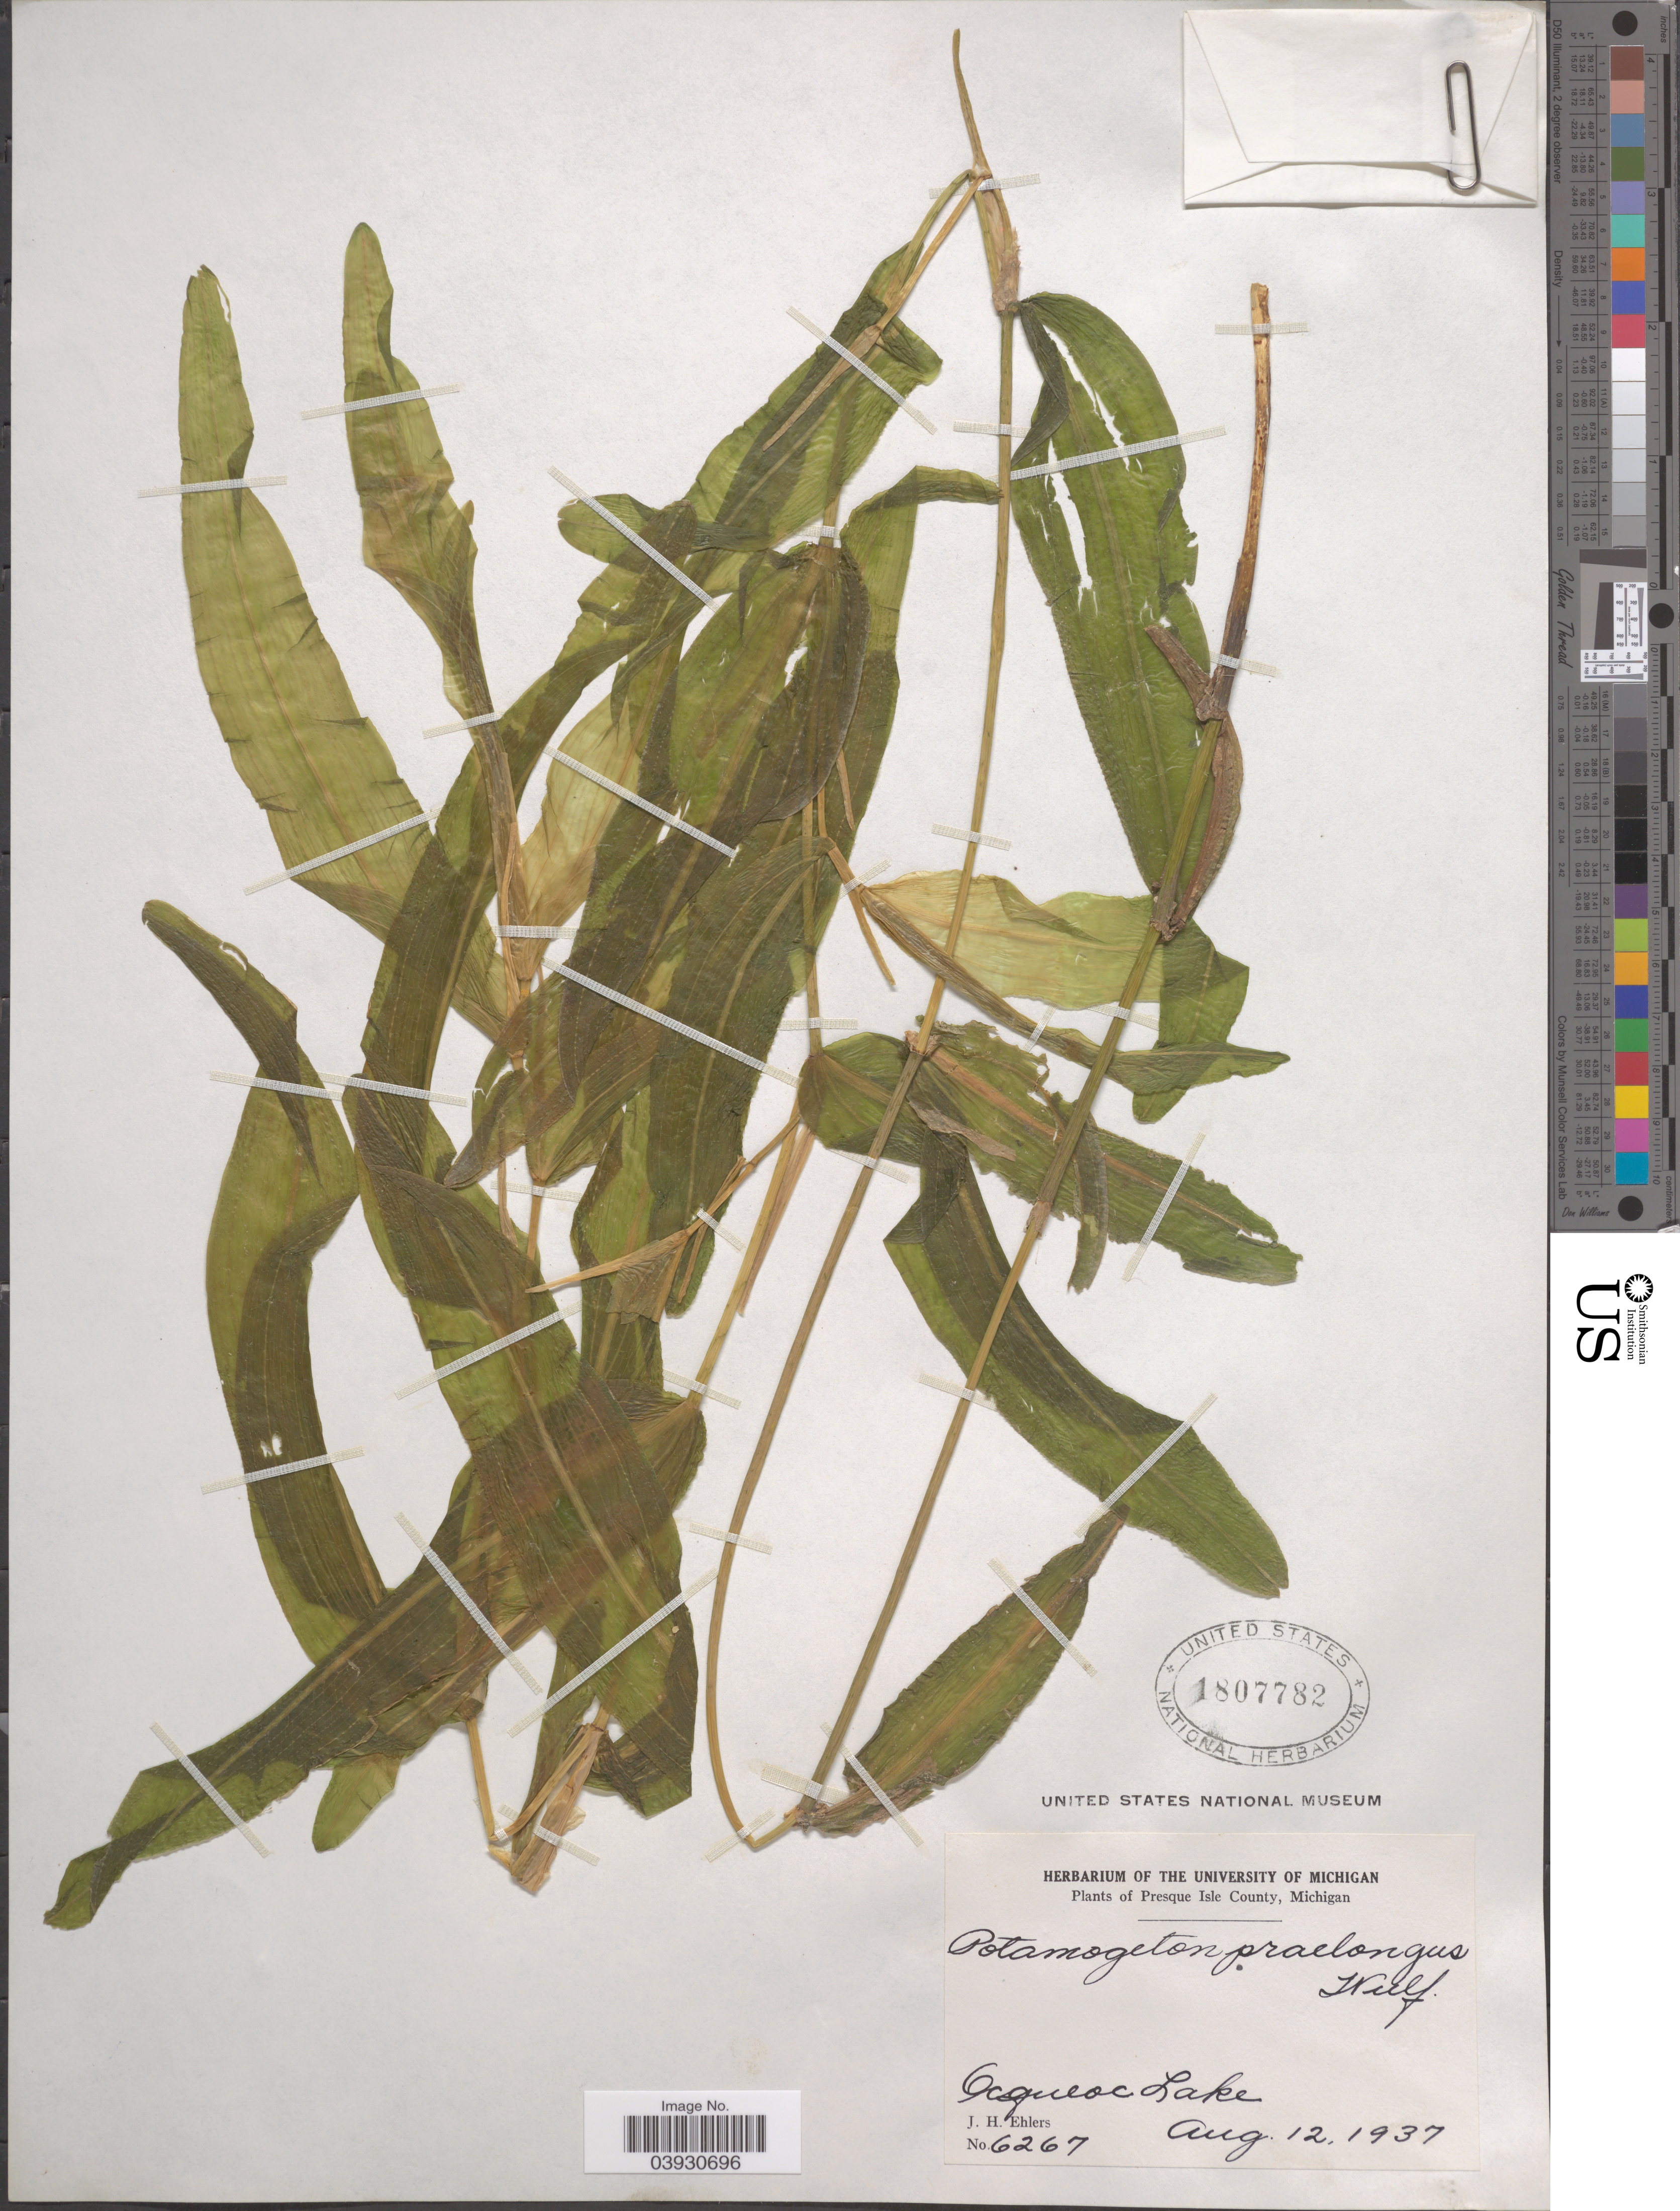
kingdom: Plantae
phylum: Tracheophyta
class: Liliopsida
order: Alismatales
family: Potamogetonaceae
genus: Potamogeton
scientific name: Potamogeton praelongus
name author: Wulfen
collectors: J. H. Ehlers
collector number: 6267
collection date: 1937-08-12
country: United States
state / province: Michigan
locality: Presque Isle County. Ocgueoc Lake.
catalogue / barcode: US 1807782